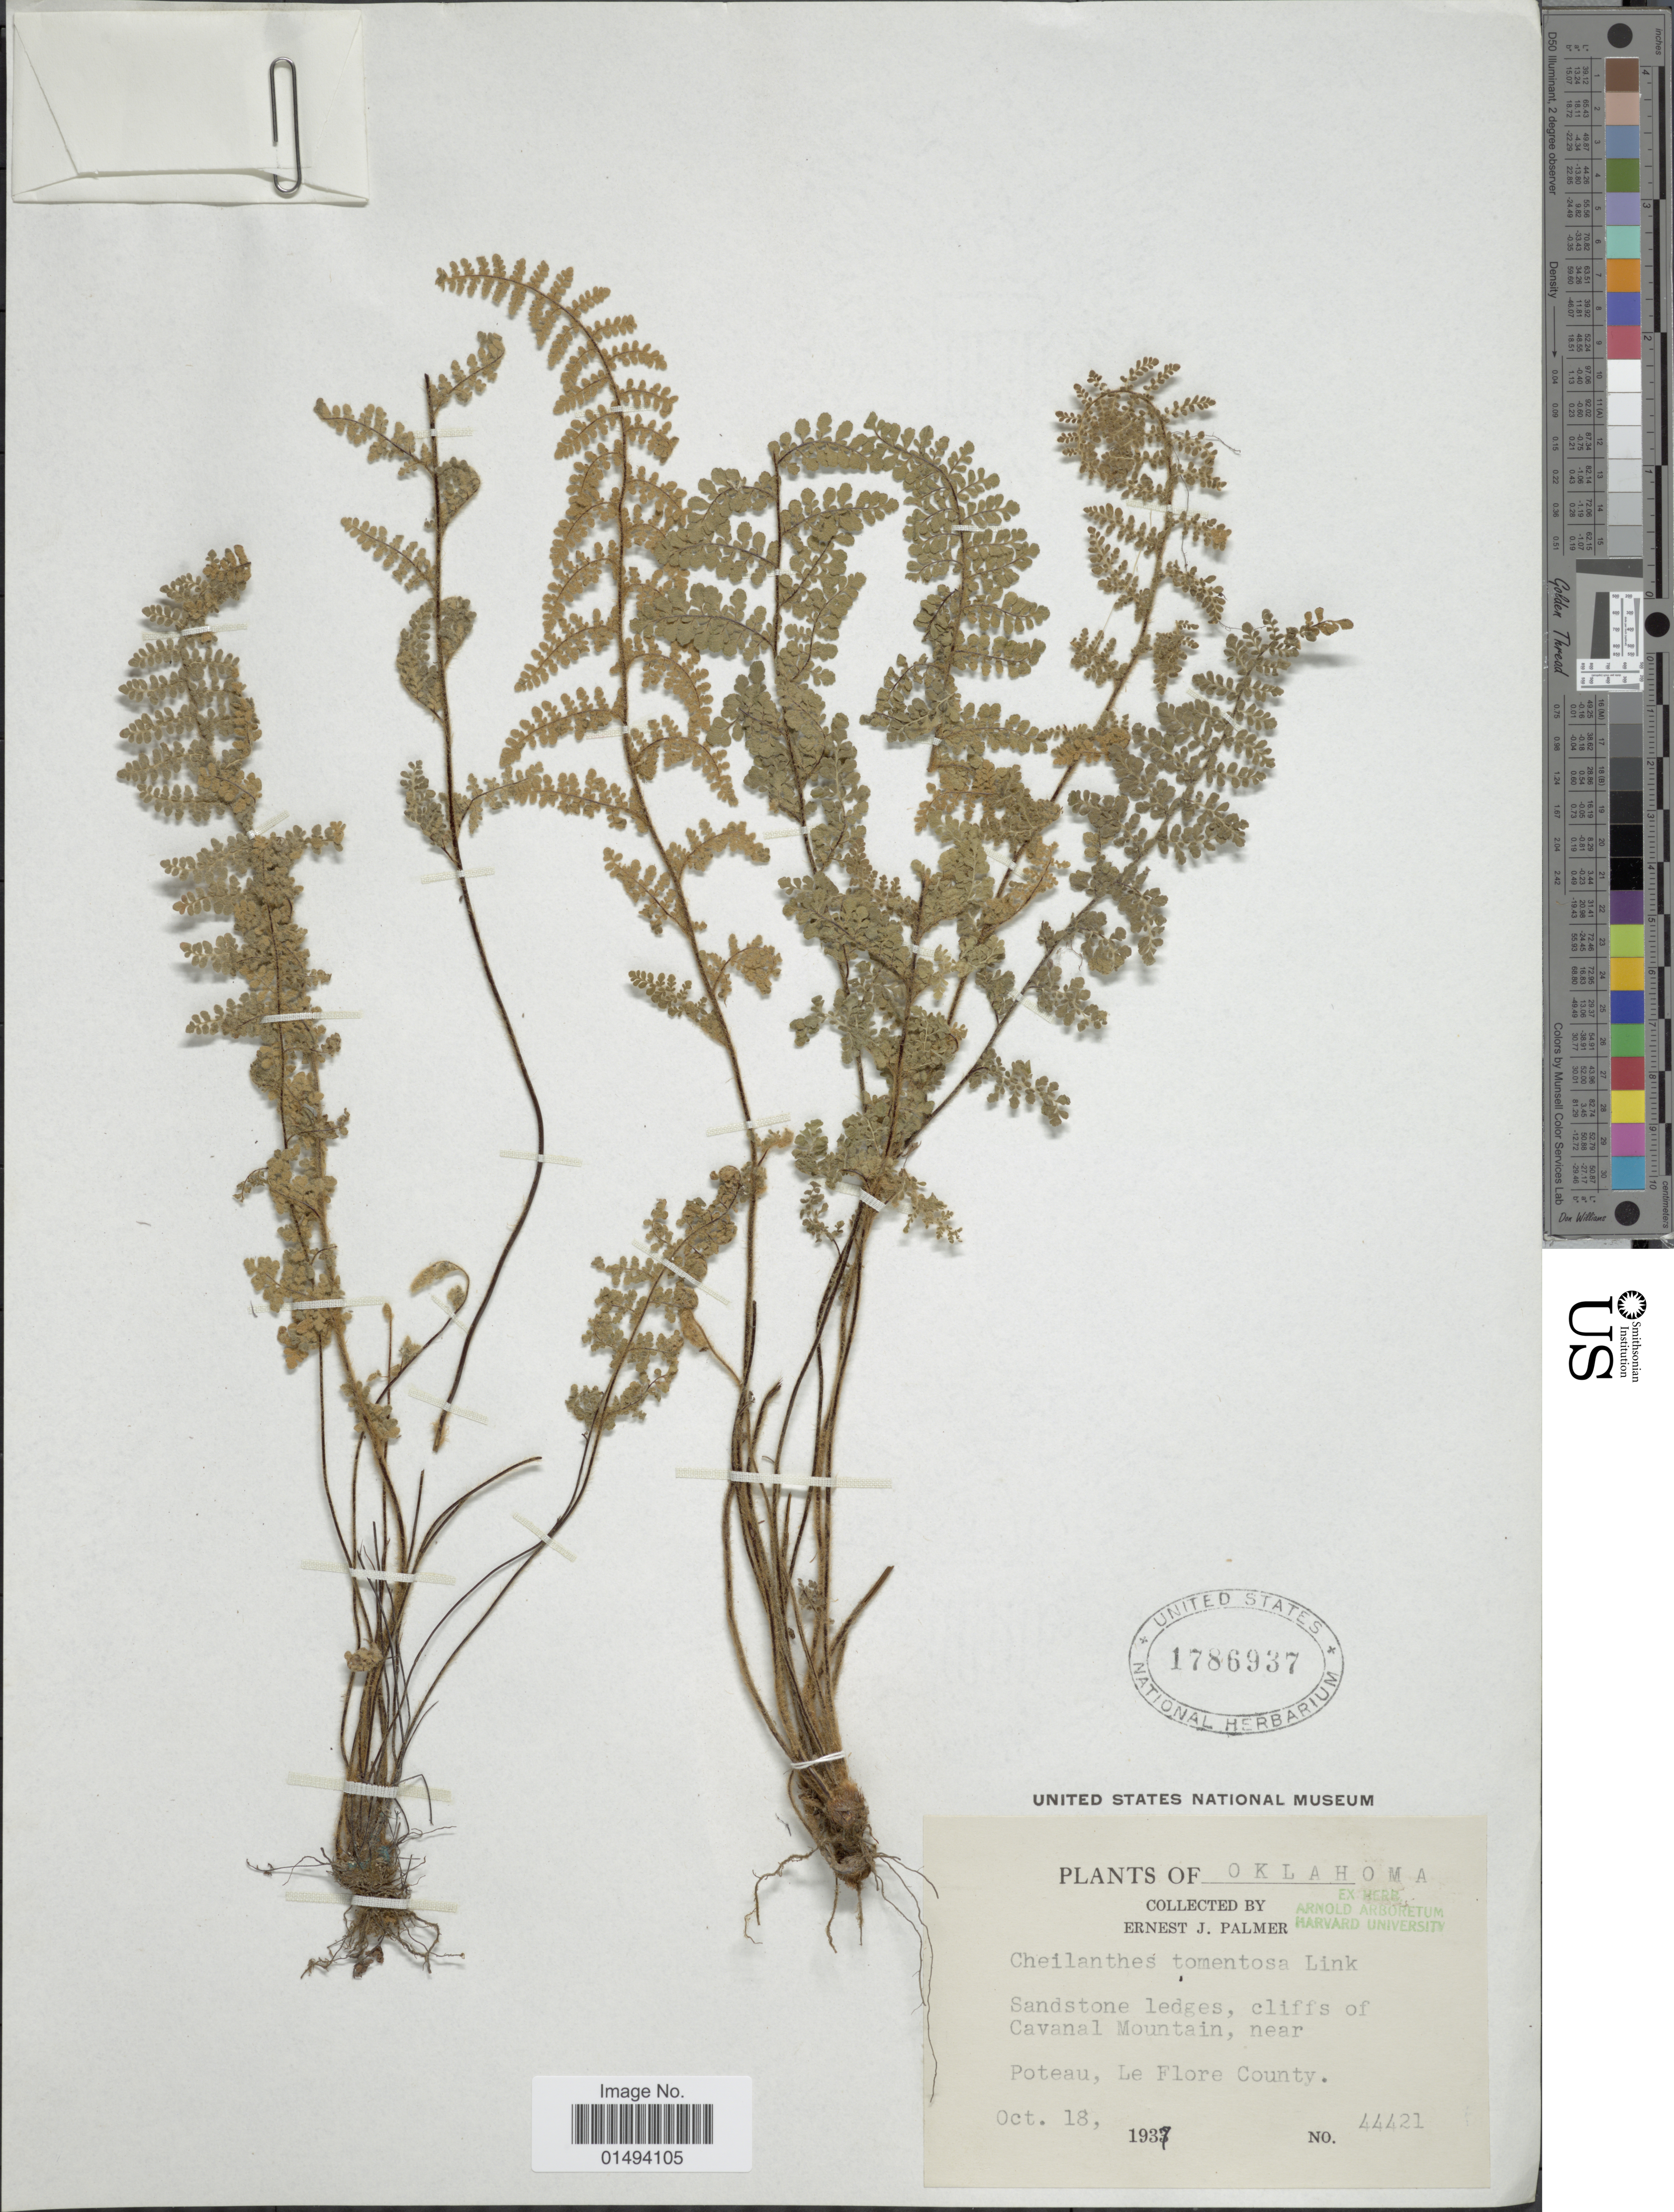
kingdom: Plantae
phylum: Tracheophyta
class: Polypodiopsida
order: Polypodiales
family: Pteridaceae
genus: Myriopteris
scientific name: Myriopteris tomentosa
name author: (Link) Fée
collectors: E. J. Palmer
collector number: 44421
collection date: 1937-09-18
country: United States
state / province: Oklahoma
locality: Oklahoma, Sandstone ledges, cliffs of Cavanal Mountain, near Poteau, Le Flore County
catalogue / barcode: US 1786937